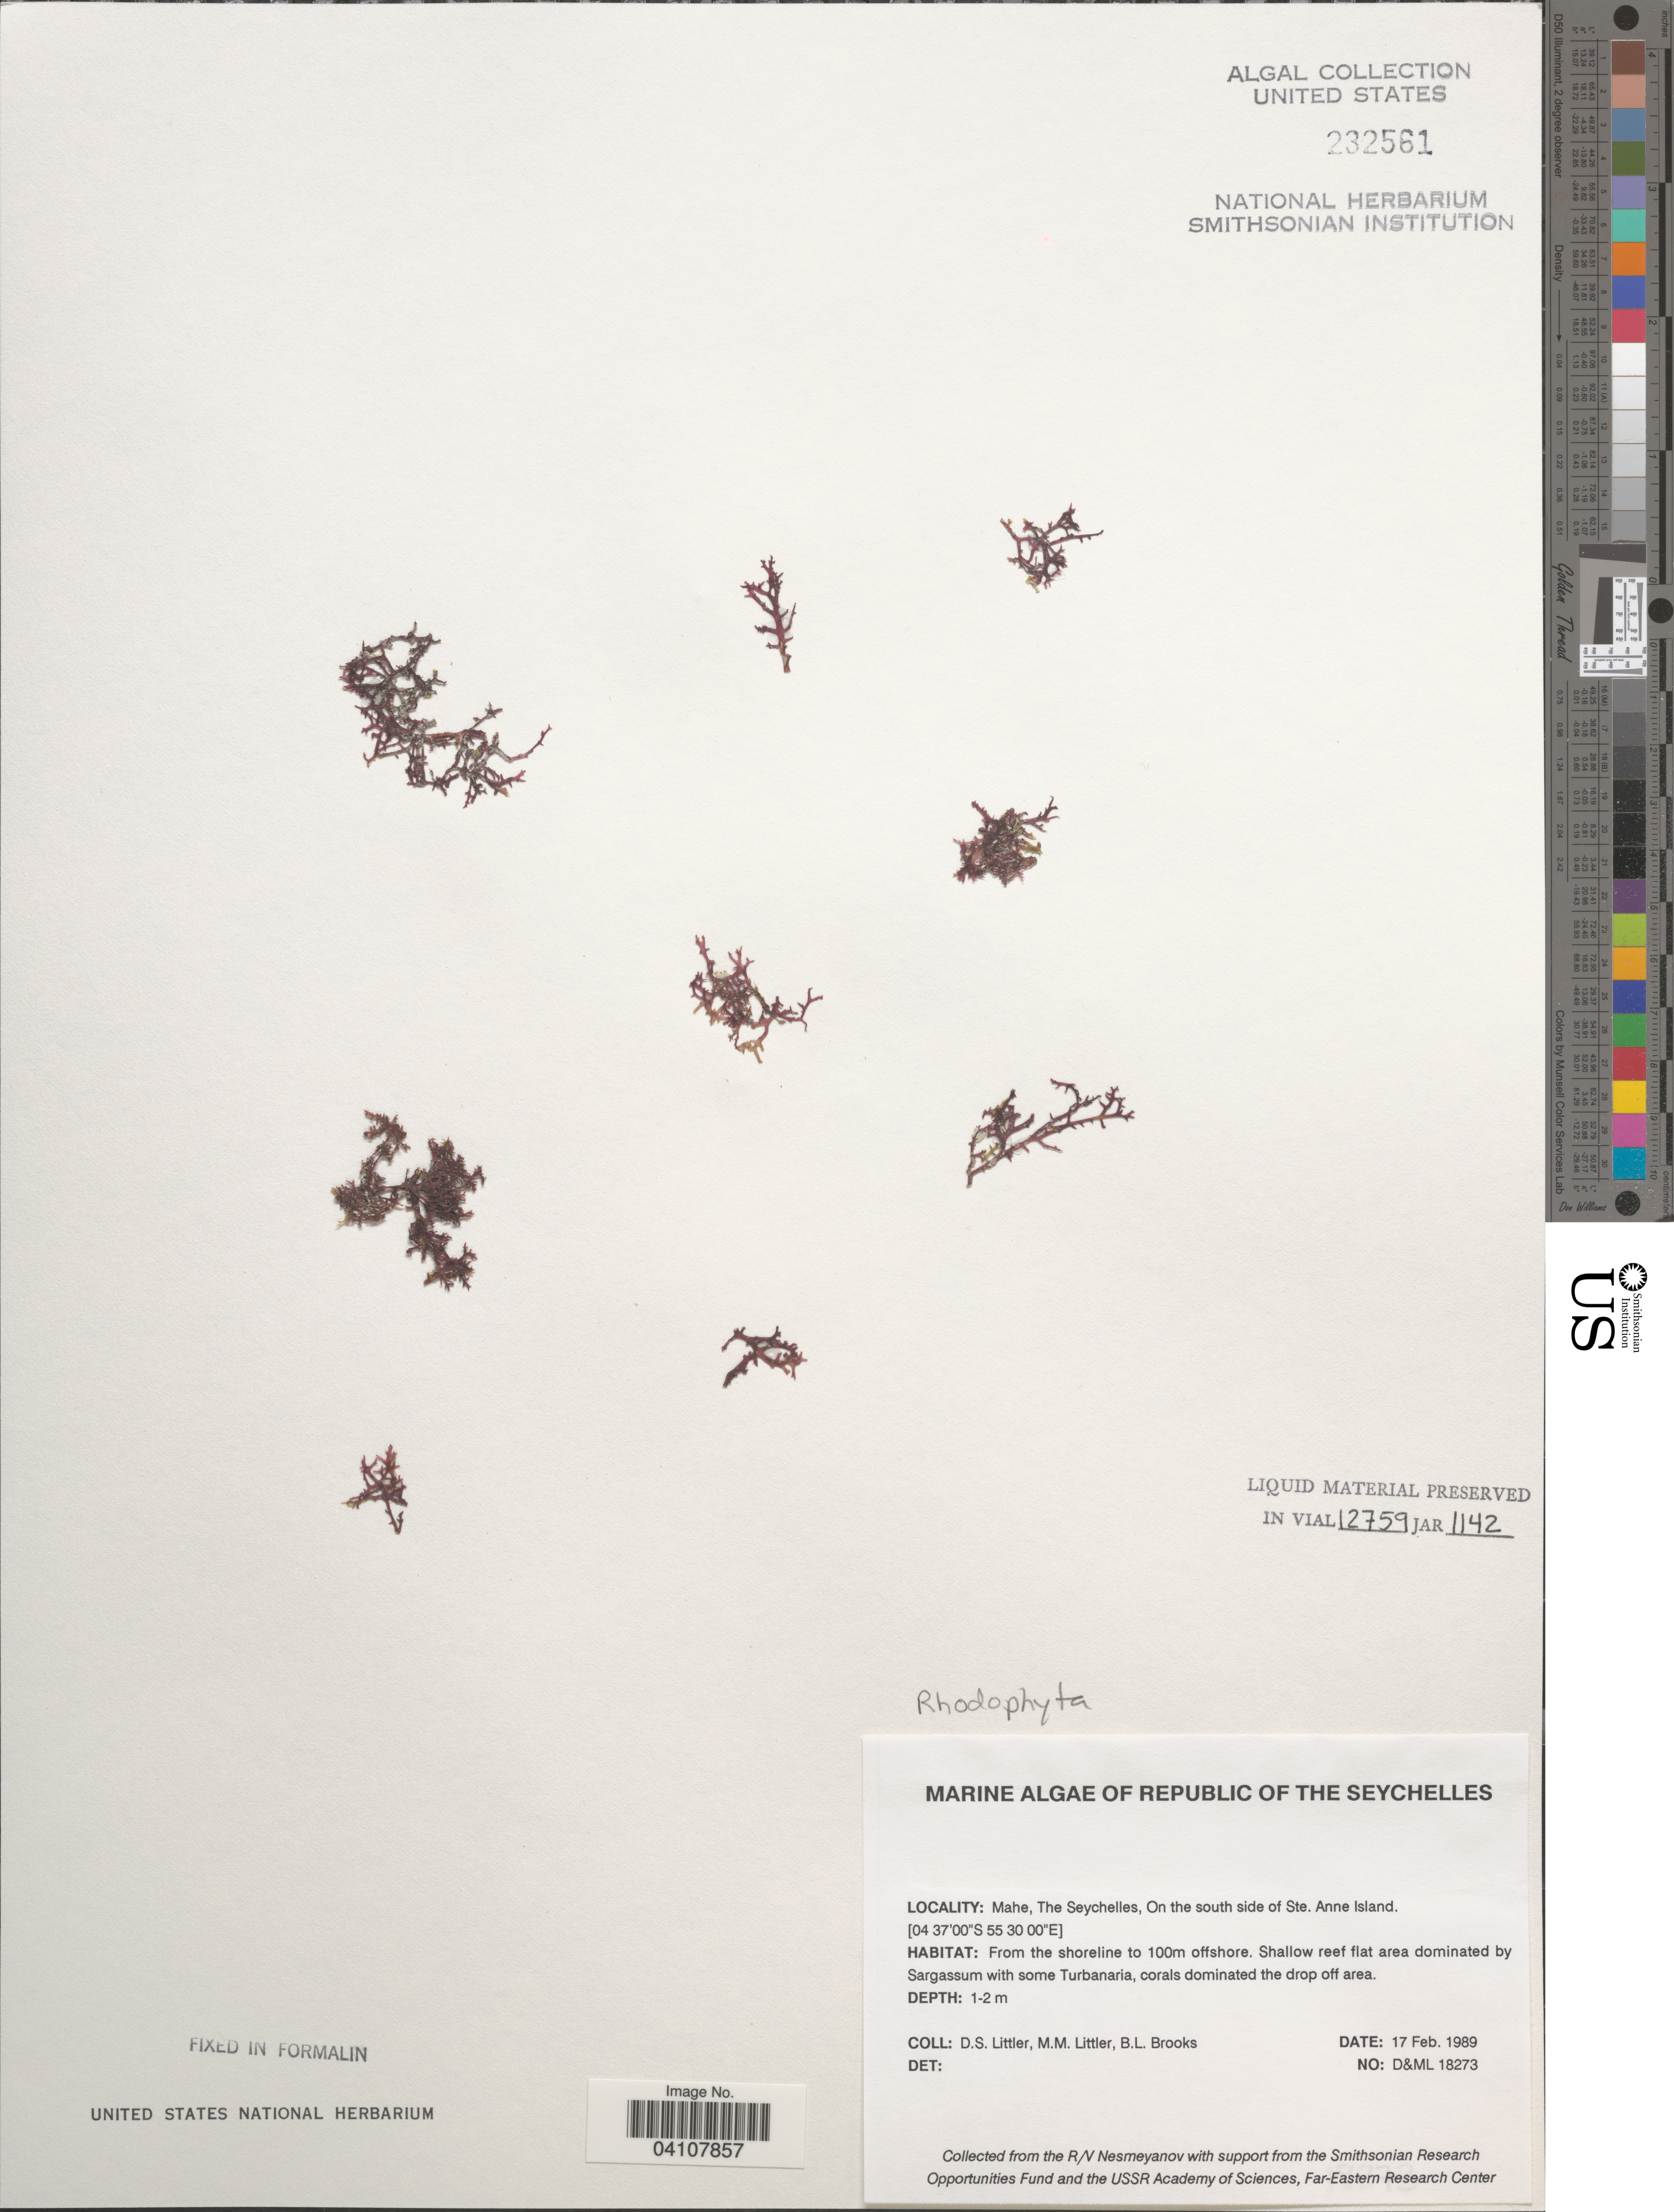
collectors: D. S. Littler & B. Brooks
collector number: D&ML18273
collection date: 1989-02-17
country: Seychelles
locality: Republic of the Seychelles. Mahe, On the south side of Ste. Anne Island. From the shoreline to 100m offshore.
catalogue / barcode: US 232561